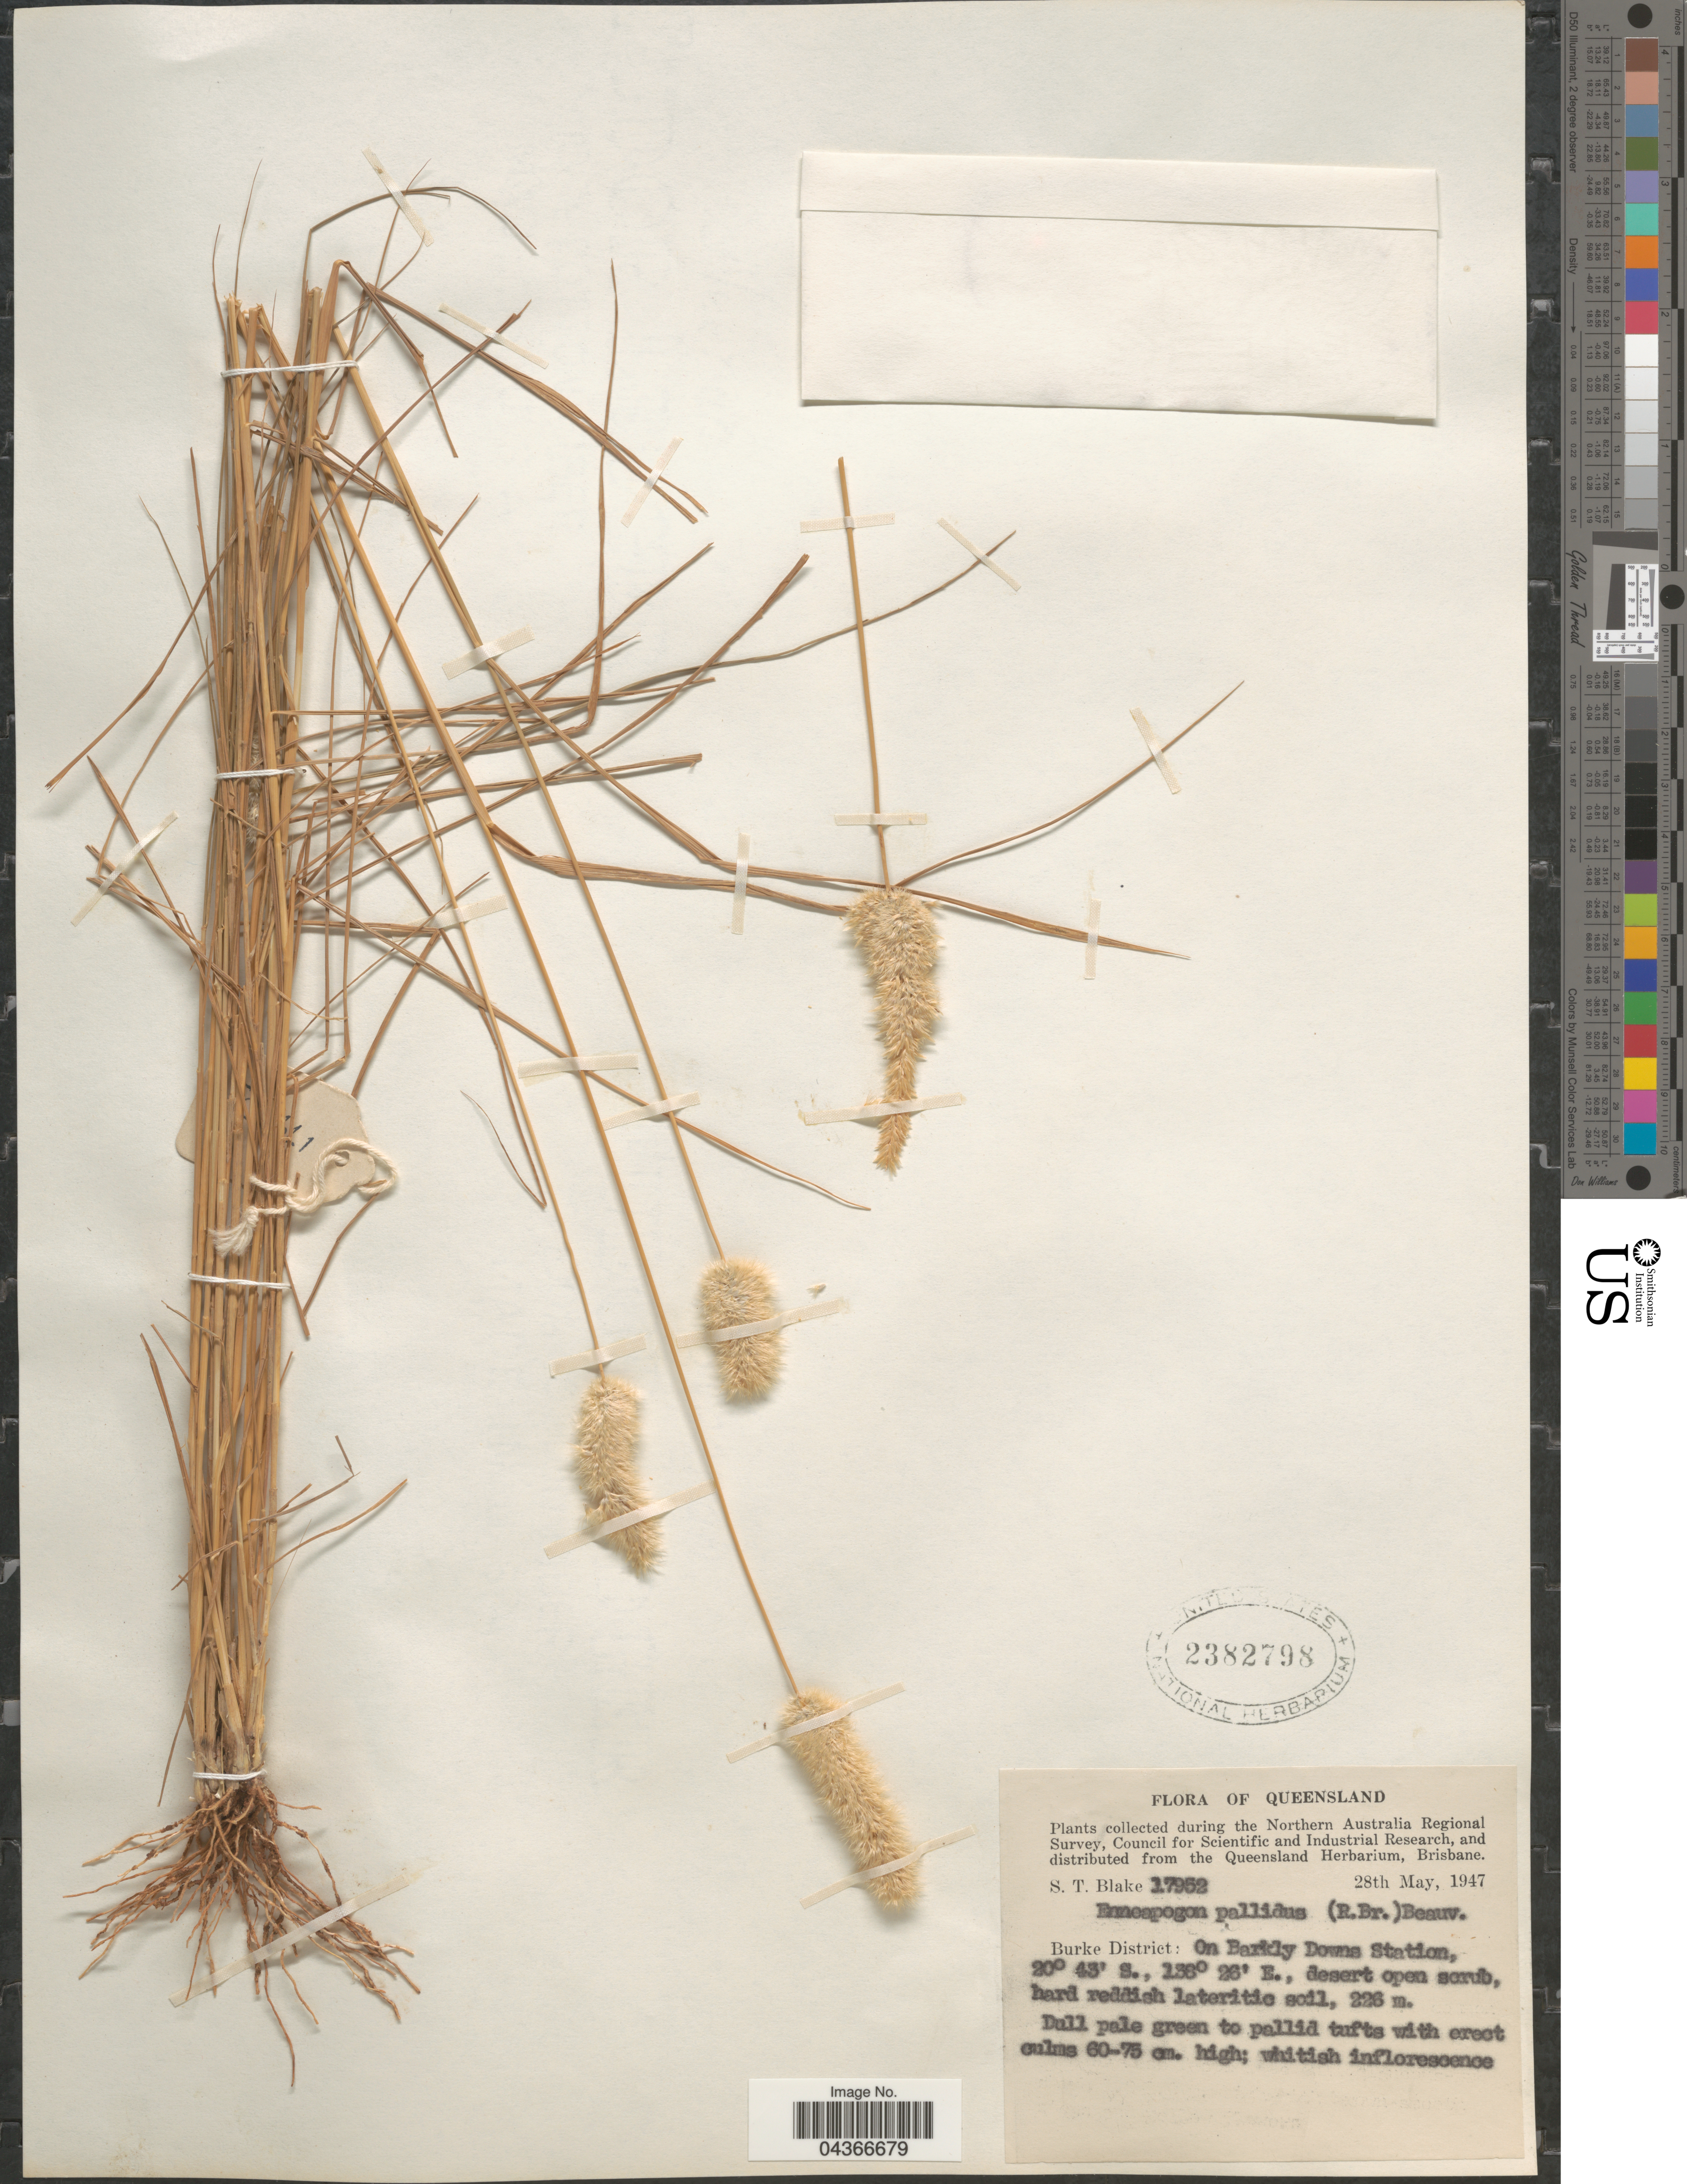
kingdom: Plantae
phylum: Tracheophyta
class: Liliopsida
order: Poales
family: Poaceae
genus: Enneapogon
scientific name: Enneapogon pallidus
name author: (R. Br.) P. Beauv.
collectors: S. T. Blake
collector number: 17952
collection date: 1947-05-28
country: Australia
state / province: Queensland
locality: The Northern Australia Regional Survey. Burke District: On Barkley Downs Station.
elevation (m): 226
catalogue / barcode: US 2382798